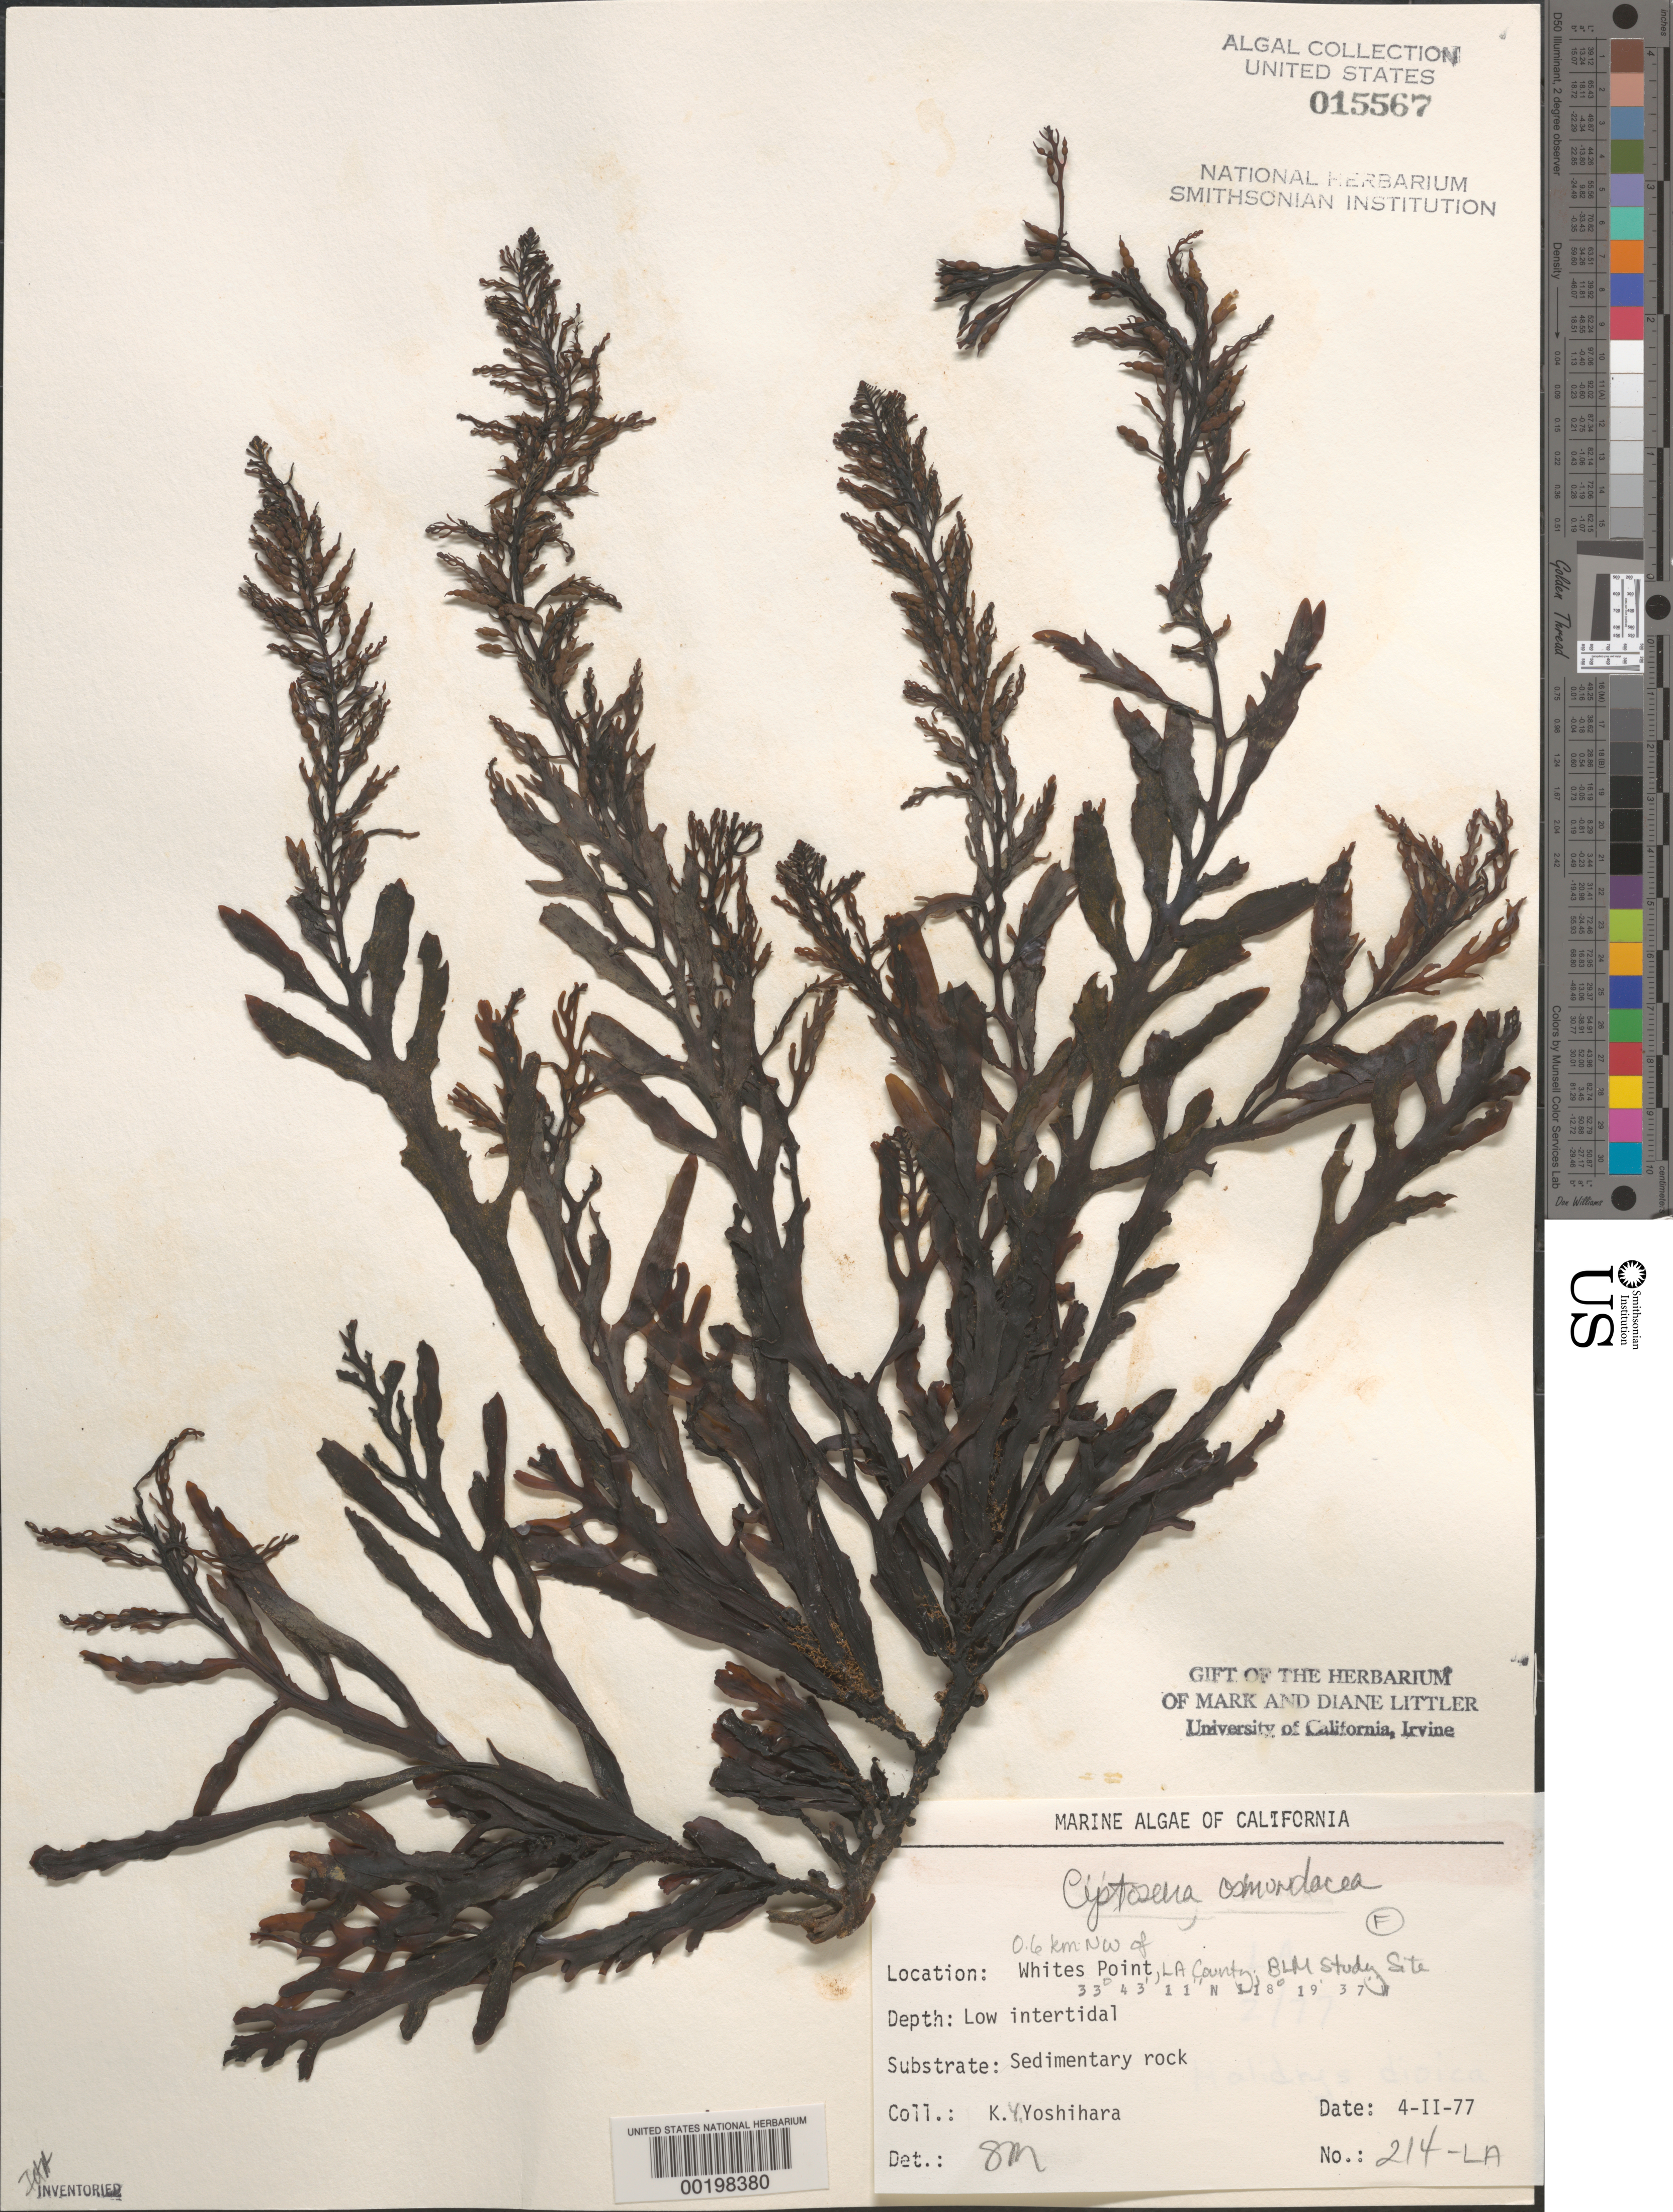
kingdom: Chromista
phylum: Ochrophyta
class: Phaeophyceae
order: Fucales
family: Sargassaceae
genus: Cystoseira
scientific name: Cystoseira osmundacea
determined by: Murray, S. N.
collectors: K. Yoshihara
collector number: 214-la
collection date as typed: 04 Feb 1977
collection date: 1977-02-04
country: United States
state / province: California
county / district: Los Angeles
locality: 0.6 km northwest of Whites Point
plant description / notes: BLM-SOCALBIGHT Rocky Intertidal Survey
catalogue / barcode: US 15567